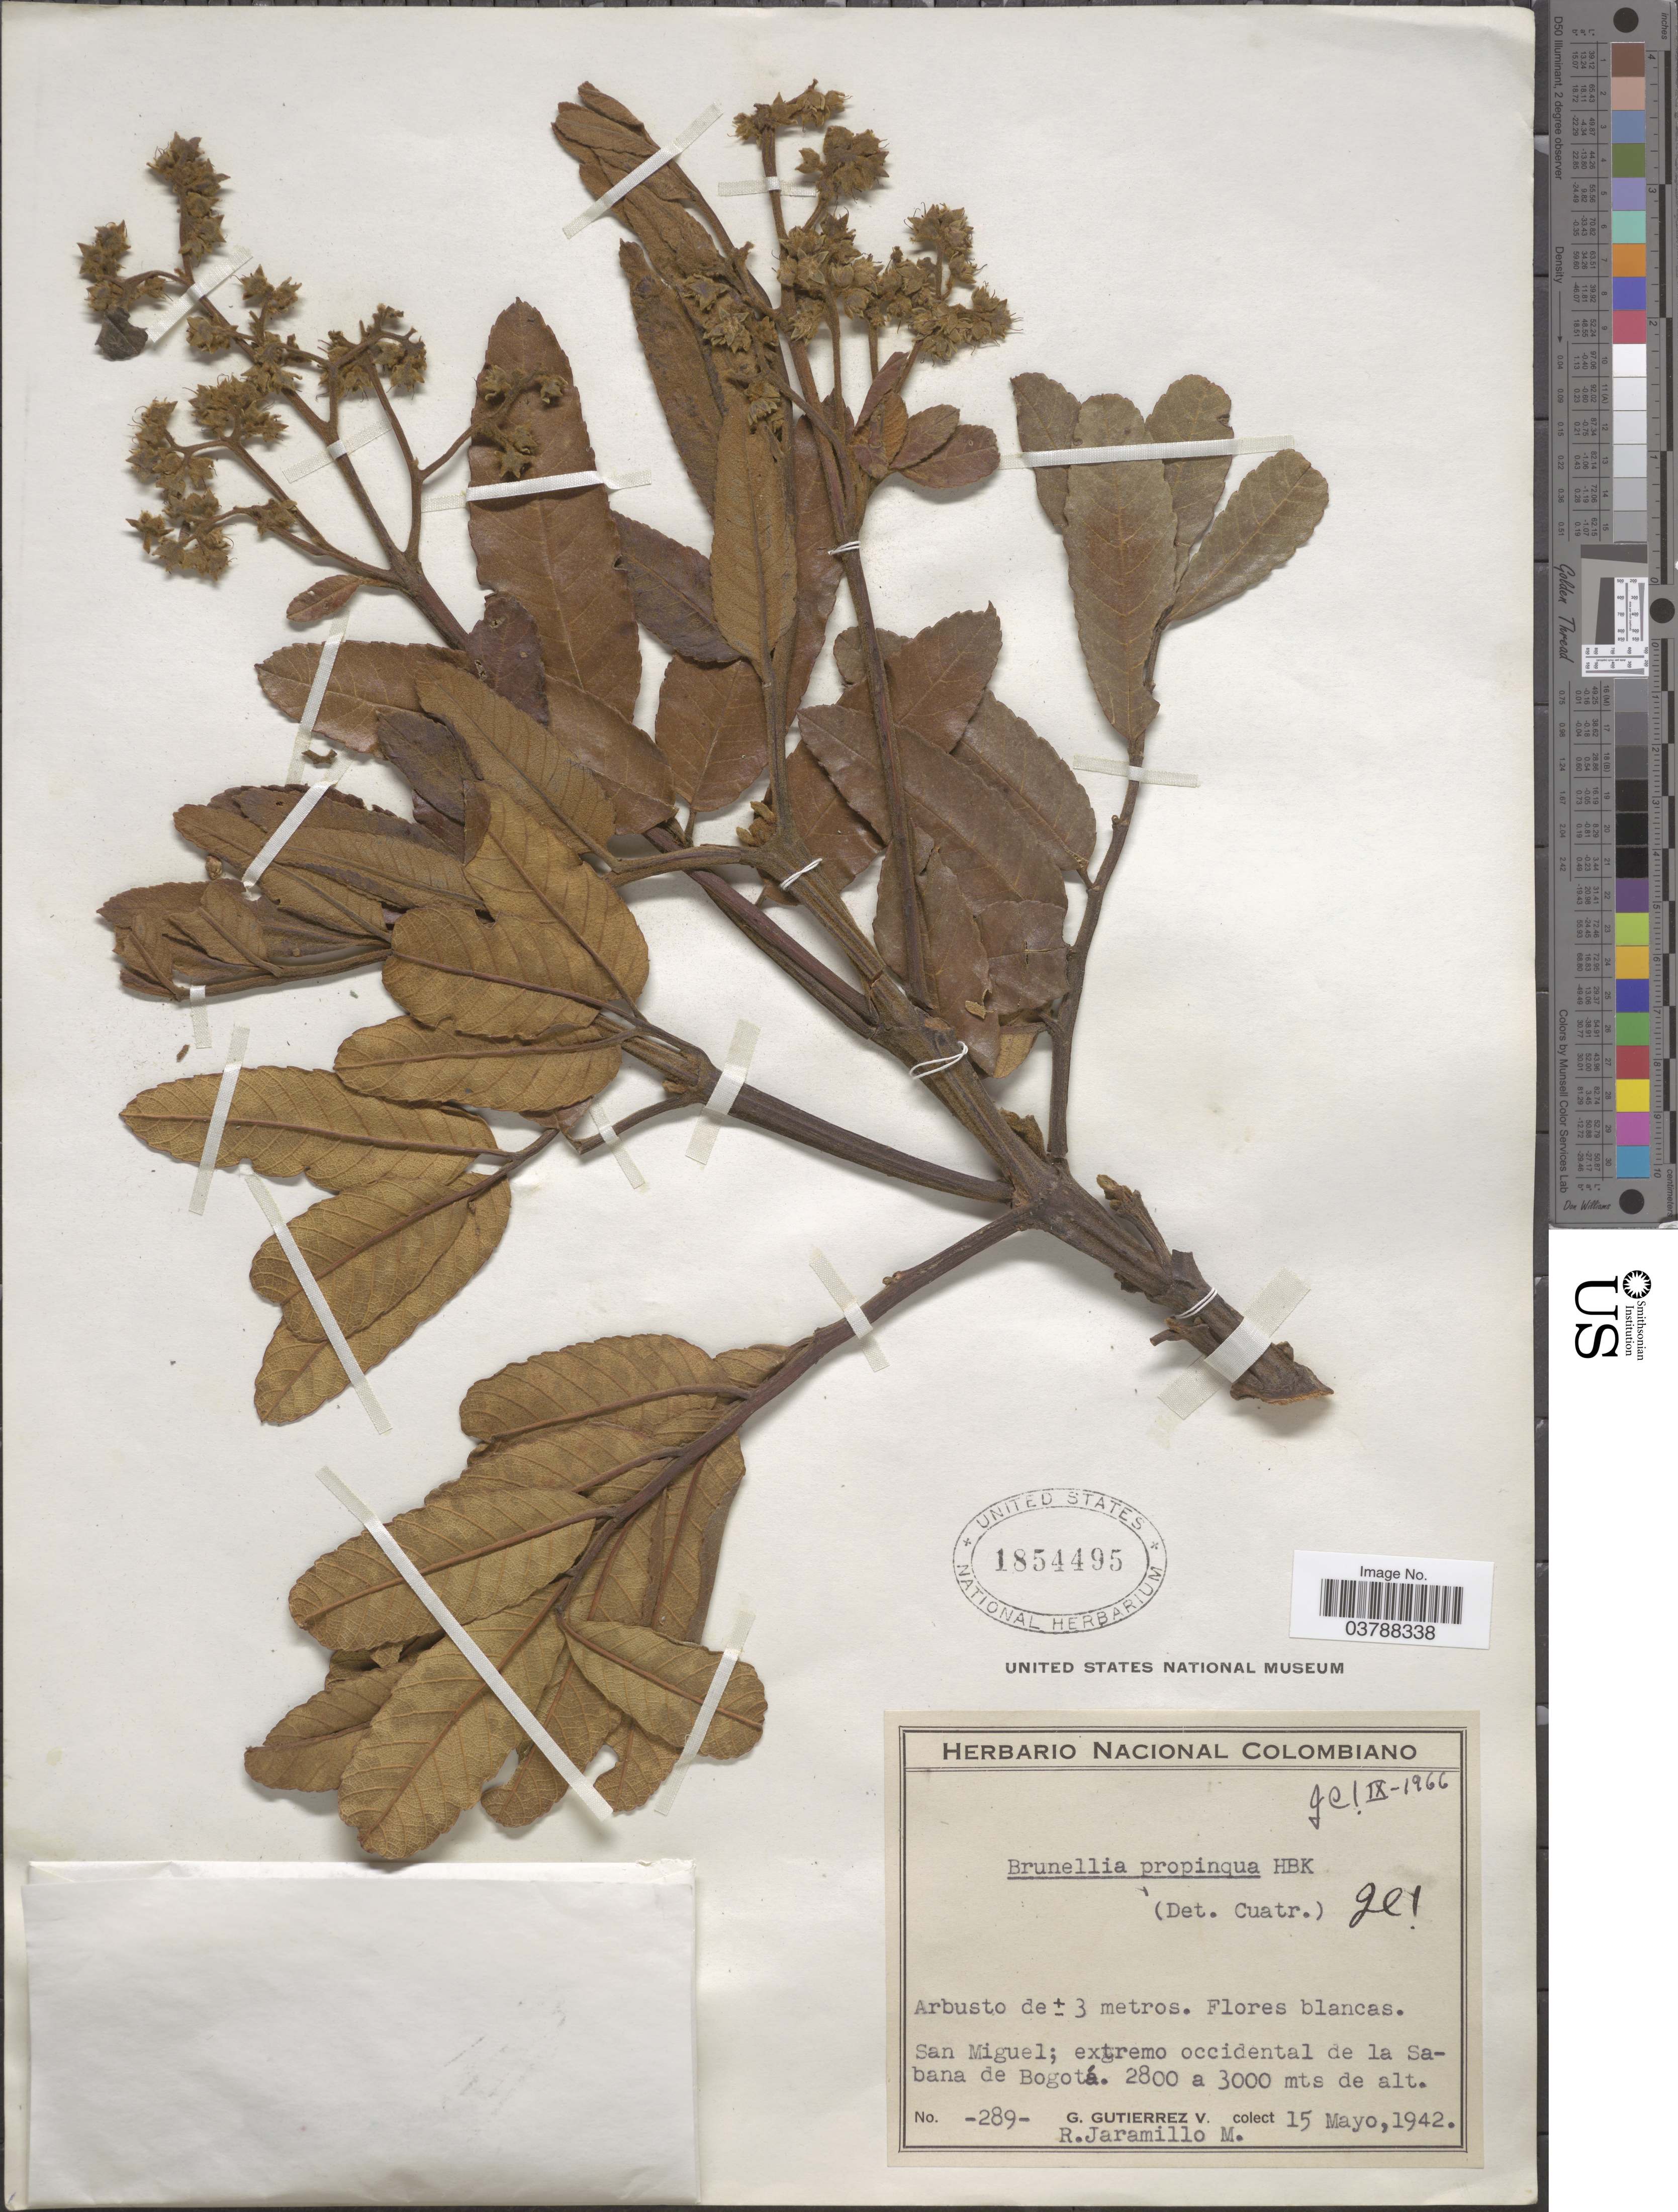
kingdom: Plantae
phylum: Tracheophyta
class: Magnoliopsida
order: Oxalidales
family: Brunelliaceae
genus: Brunellia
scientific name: Brunellia propinqua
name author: Kunth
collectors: G. Gutiérrez V. & R. Jaramillo M.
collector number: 289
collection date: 1942-05-15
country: Colombia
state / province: Bogota D.C.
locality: San Miguel; extremo occidental de la Sabana de Bogotá.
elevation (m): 2800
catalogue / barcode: US 1854495